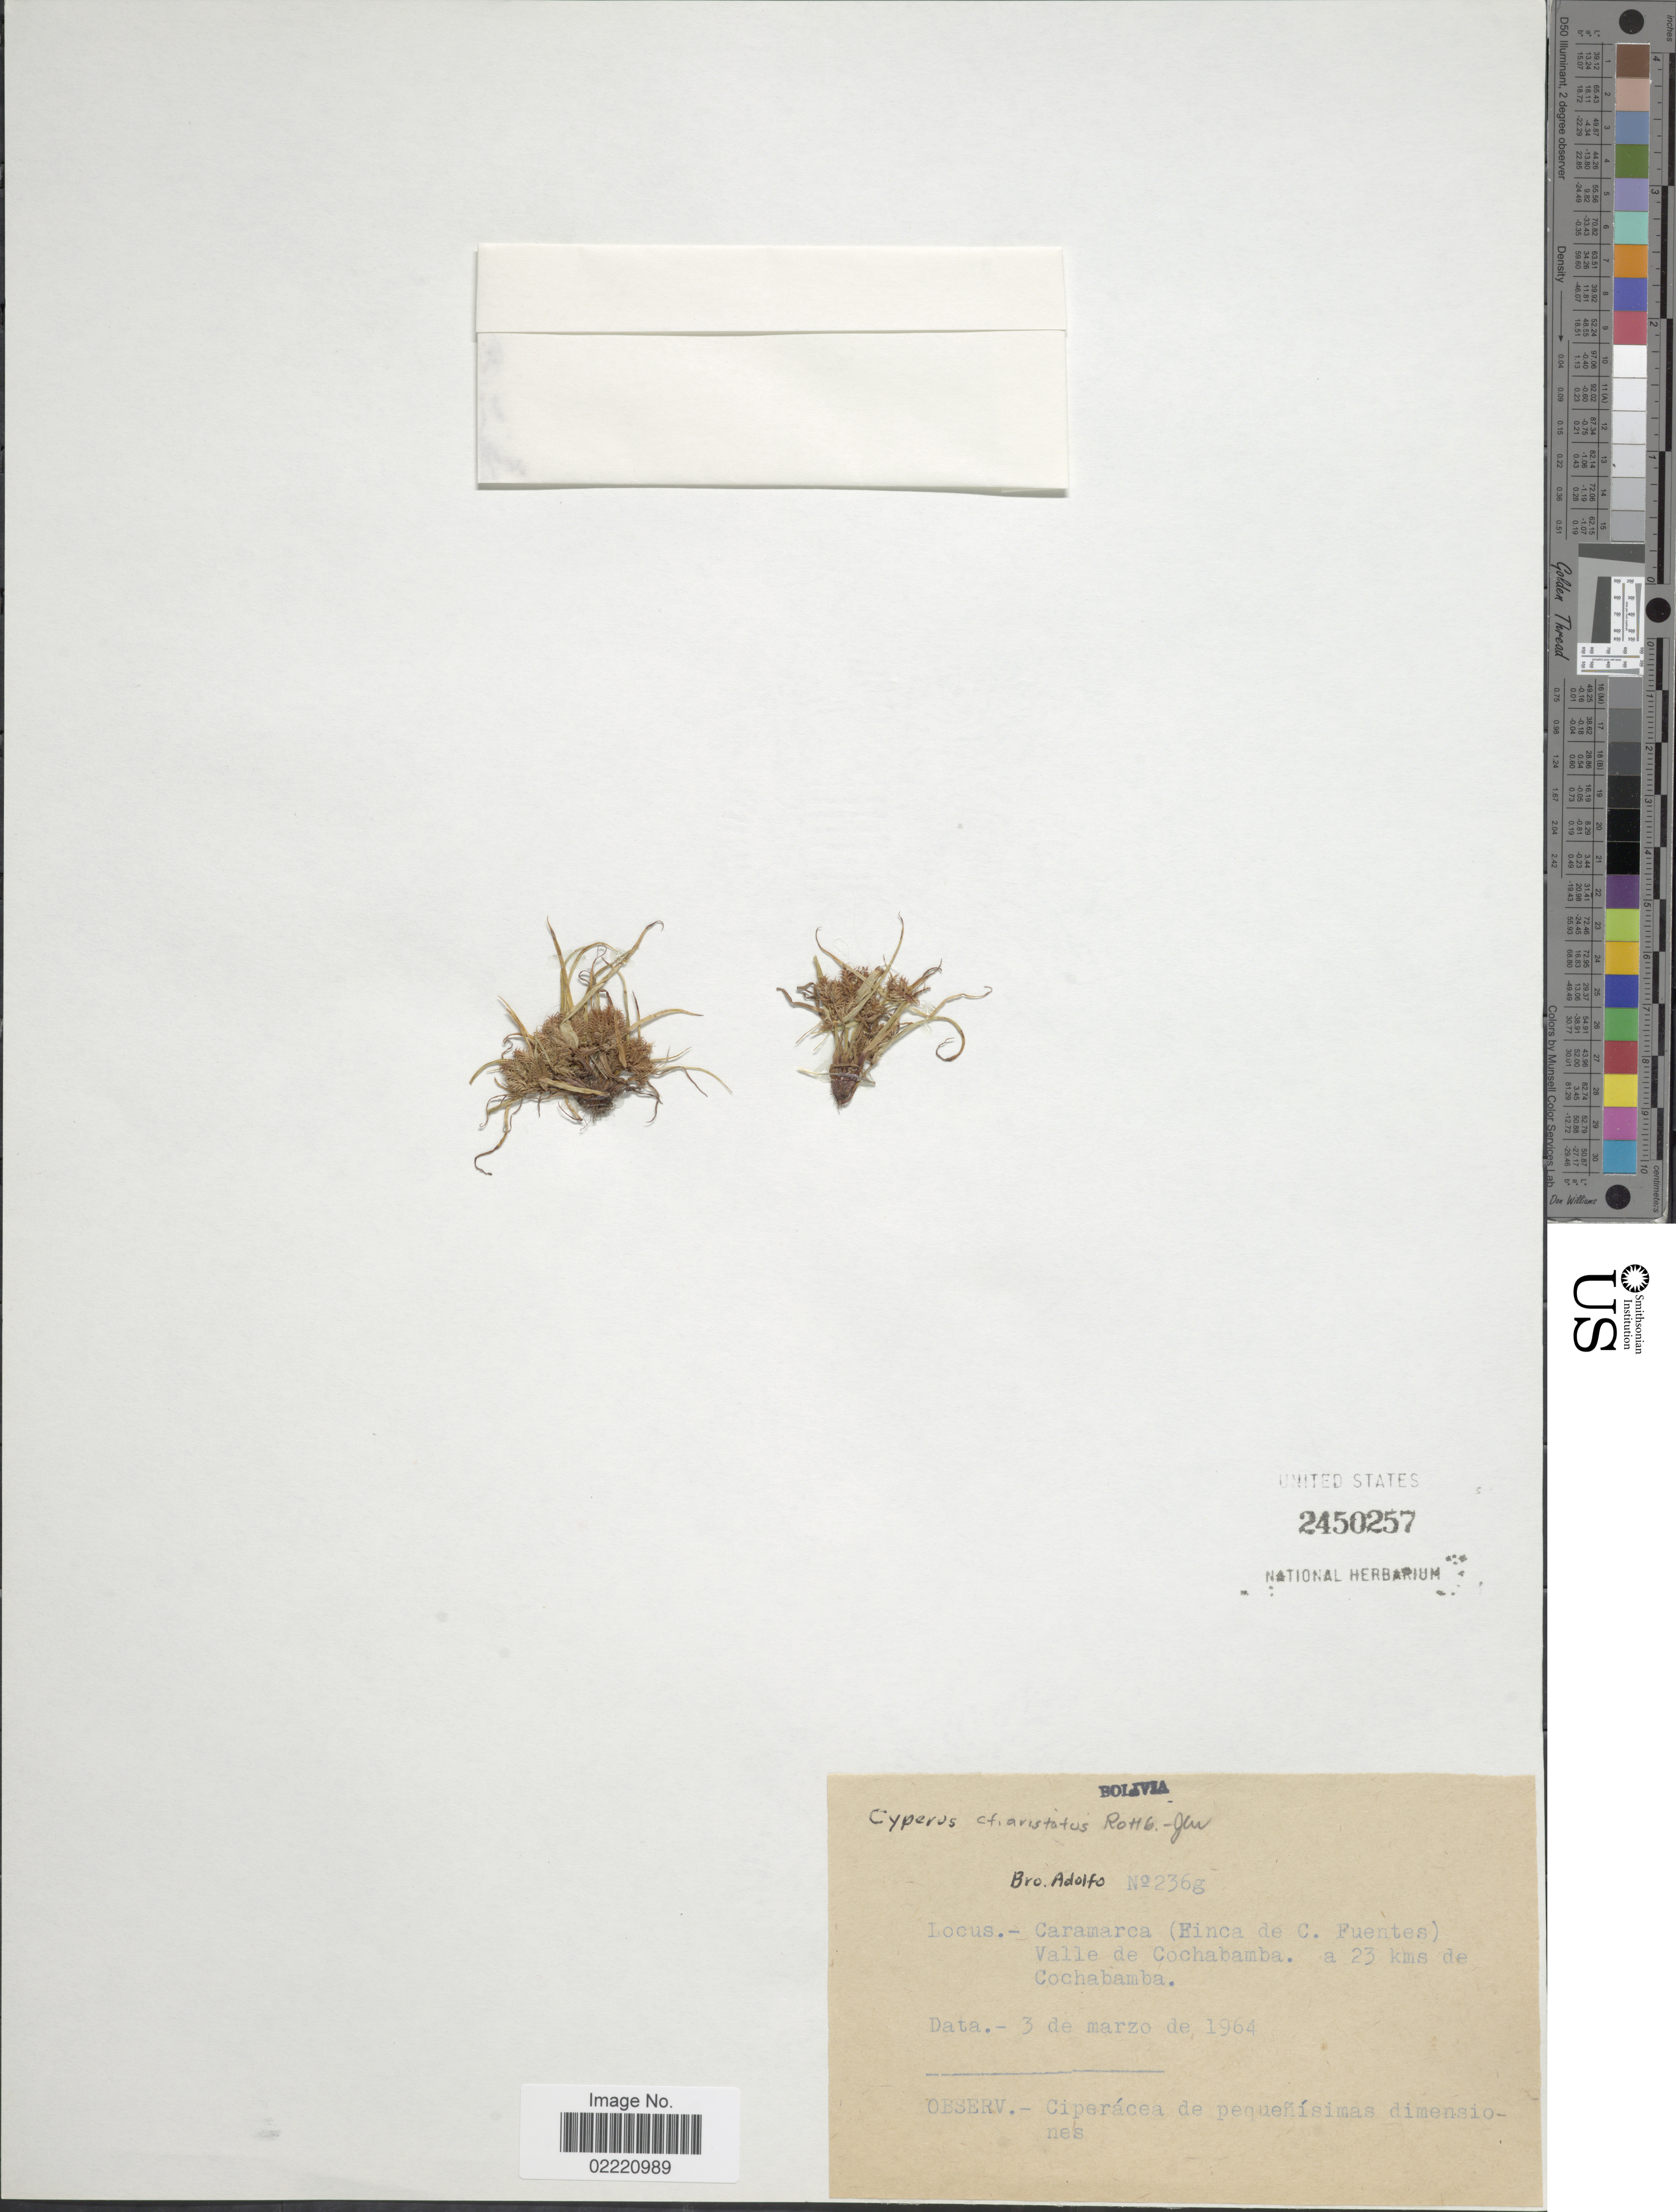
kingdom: Plantae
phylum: Tracheophyta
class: Liliopsida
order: Poales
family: Cyperaceae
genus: Cyperus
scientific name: Cyperus squarrosus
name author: L.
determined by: Strong, Mark T., (BOT), Smithsonian Institution - National Museum of Natural History (UNITED STATES)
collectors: Adolfo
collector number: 236g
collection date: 1964-03-03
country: Bolivia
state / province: Cochabamba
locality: Caramarca (Finca de C. Fuentes) Valle de Cochabamca, a 25 kms de Cochabamba.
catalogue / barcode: US 2450257